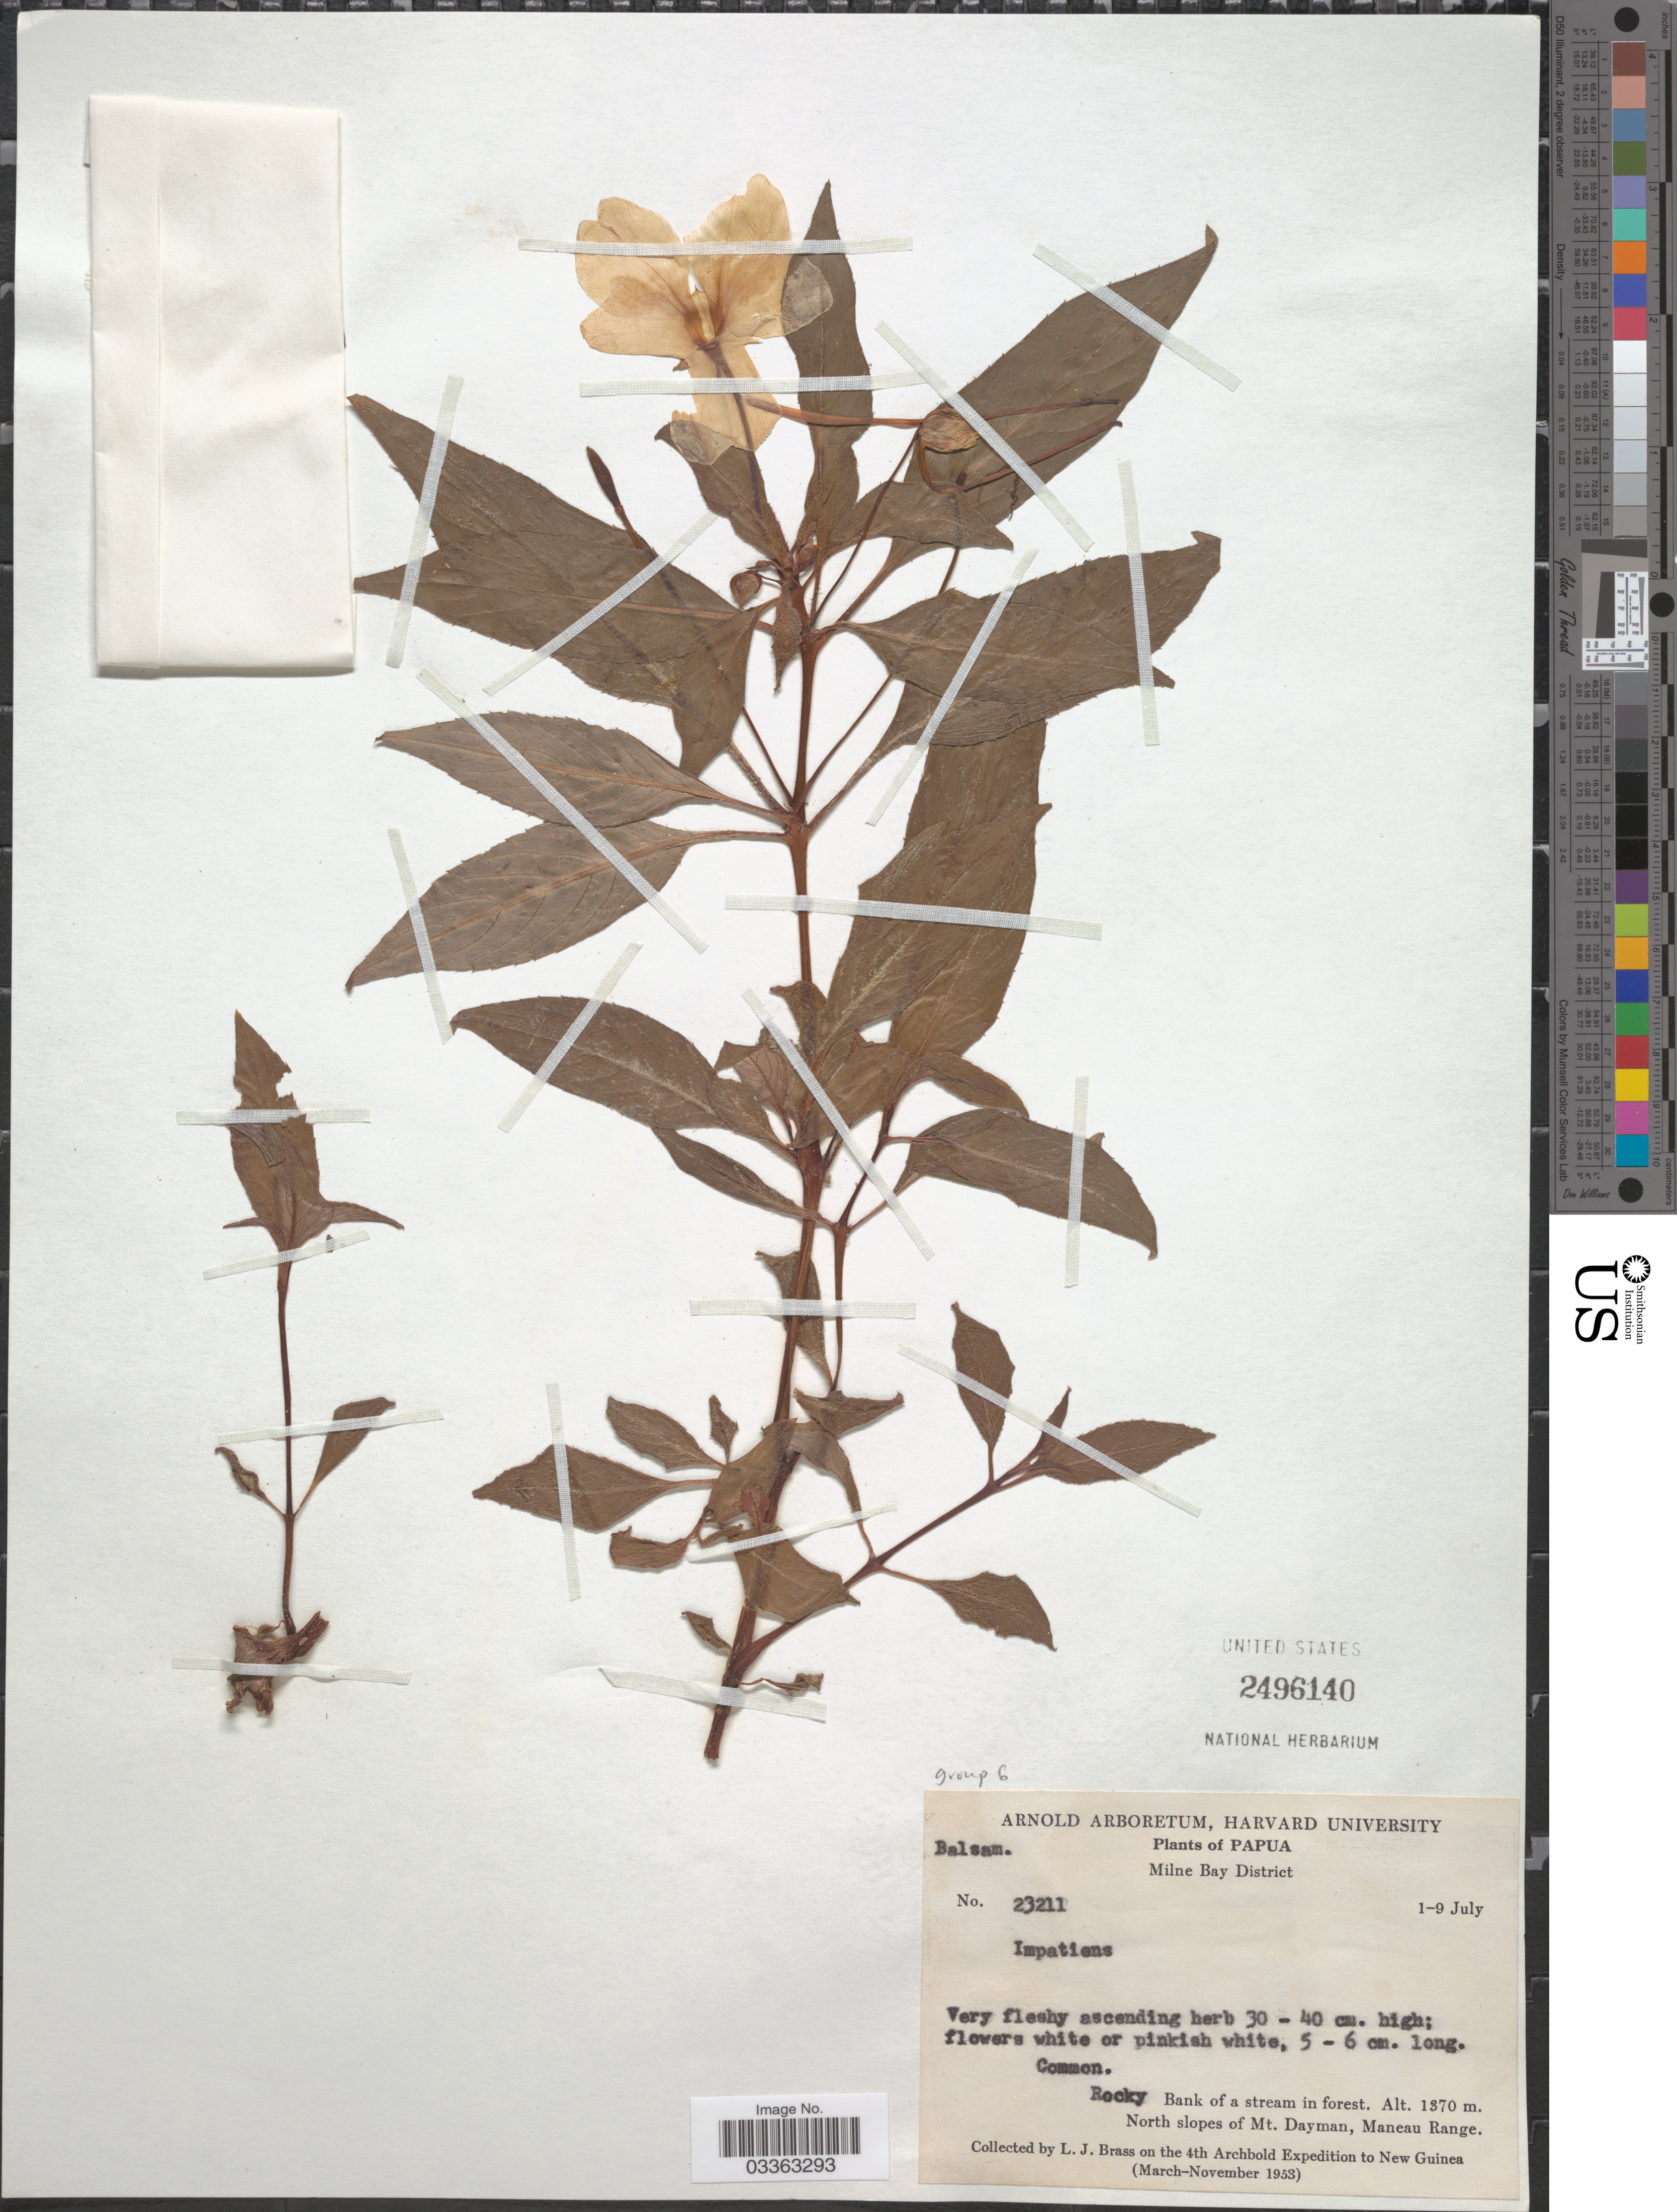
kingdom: Plantae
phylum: Tracheophyta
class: Magnoliopsida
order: Ericales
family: Balsaminaceae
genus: Impatiens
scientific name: Impatiens sp.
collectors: L. J. Brass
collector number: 23211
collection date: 1953-07-01/1953-07-09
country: Papua New Guinea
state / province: Milne Bay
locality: Papua. Milne Bay District. North slopes of Mt. Dayman, Maneau Range. New Guinea.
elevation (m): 1370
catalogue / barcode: US 2496140